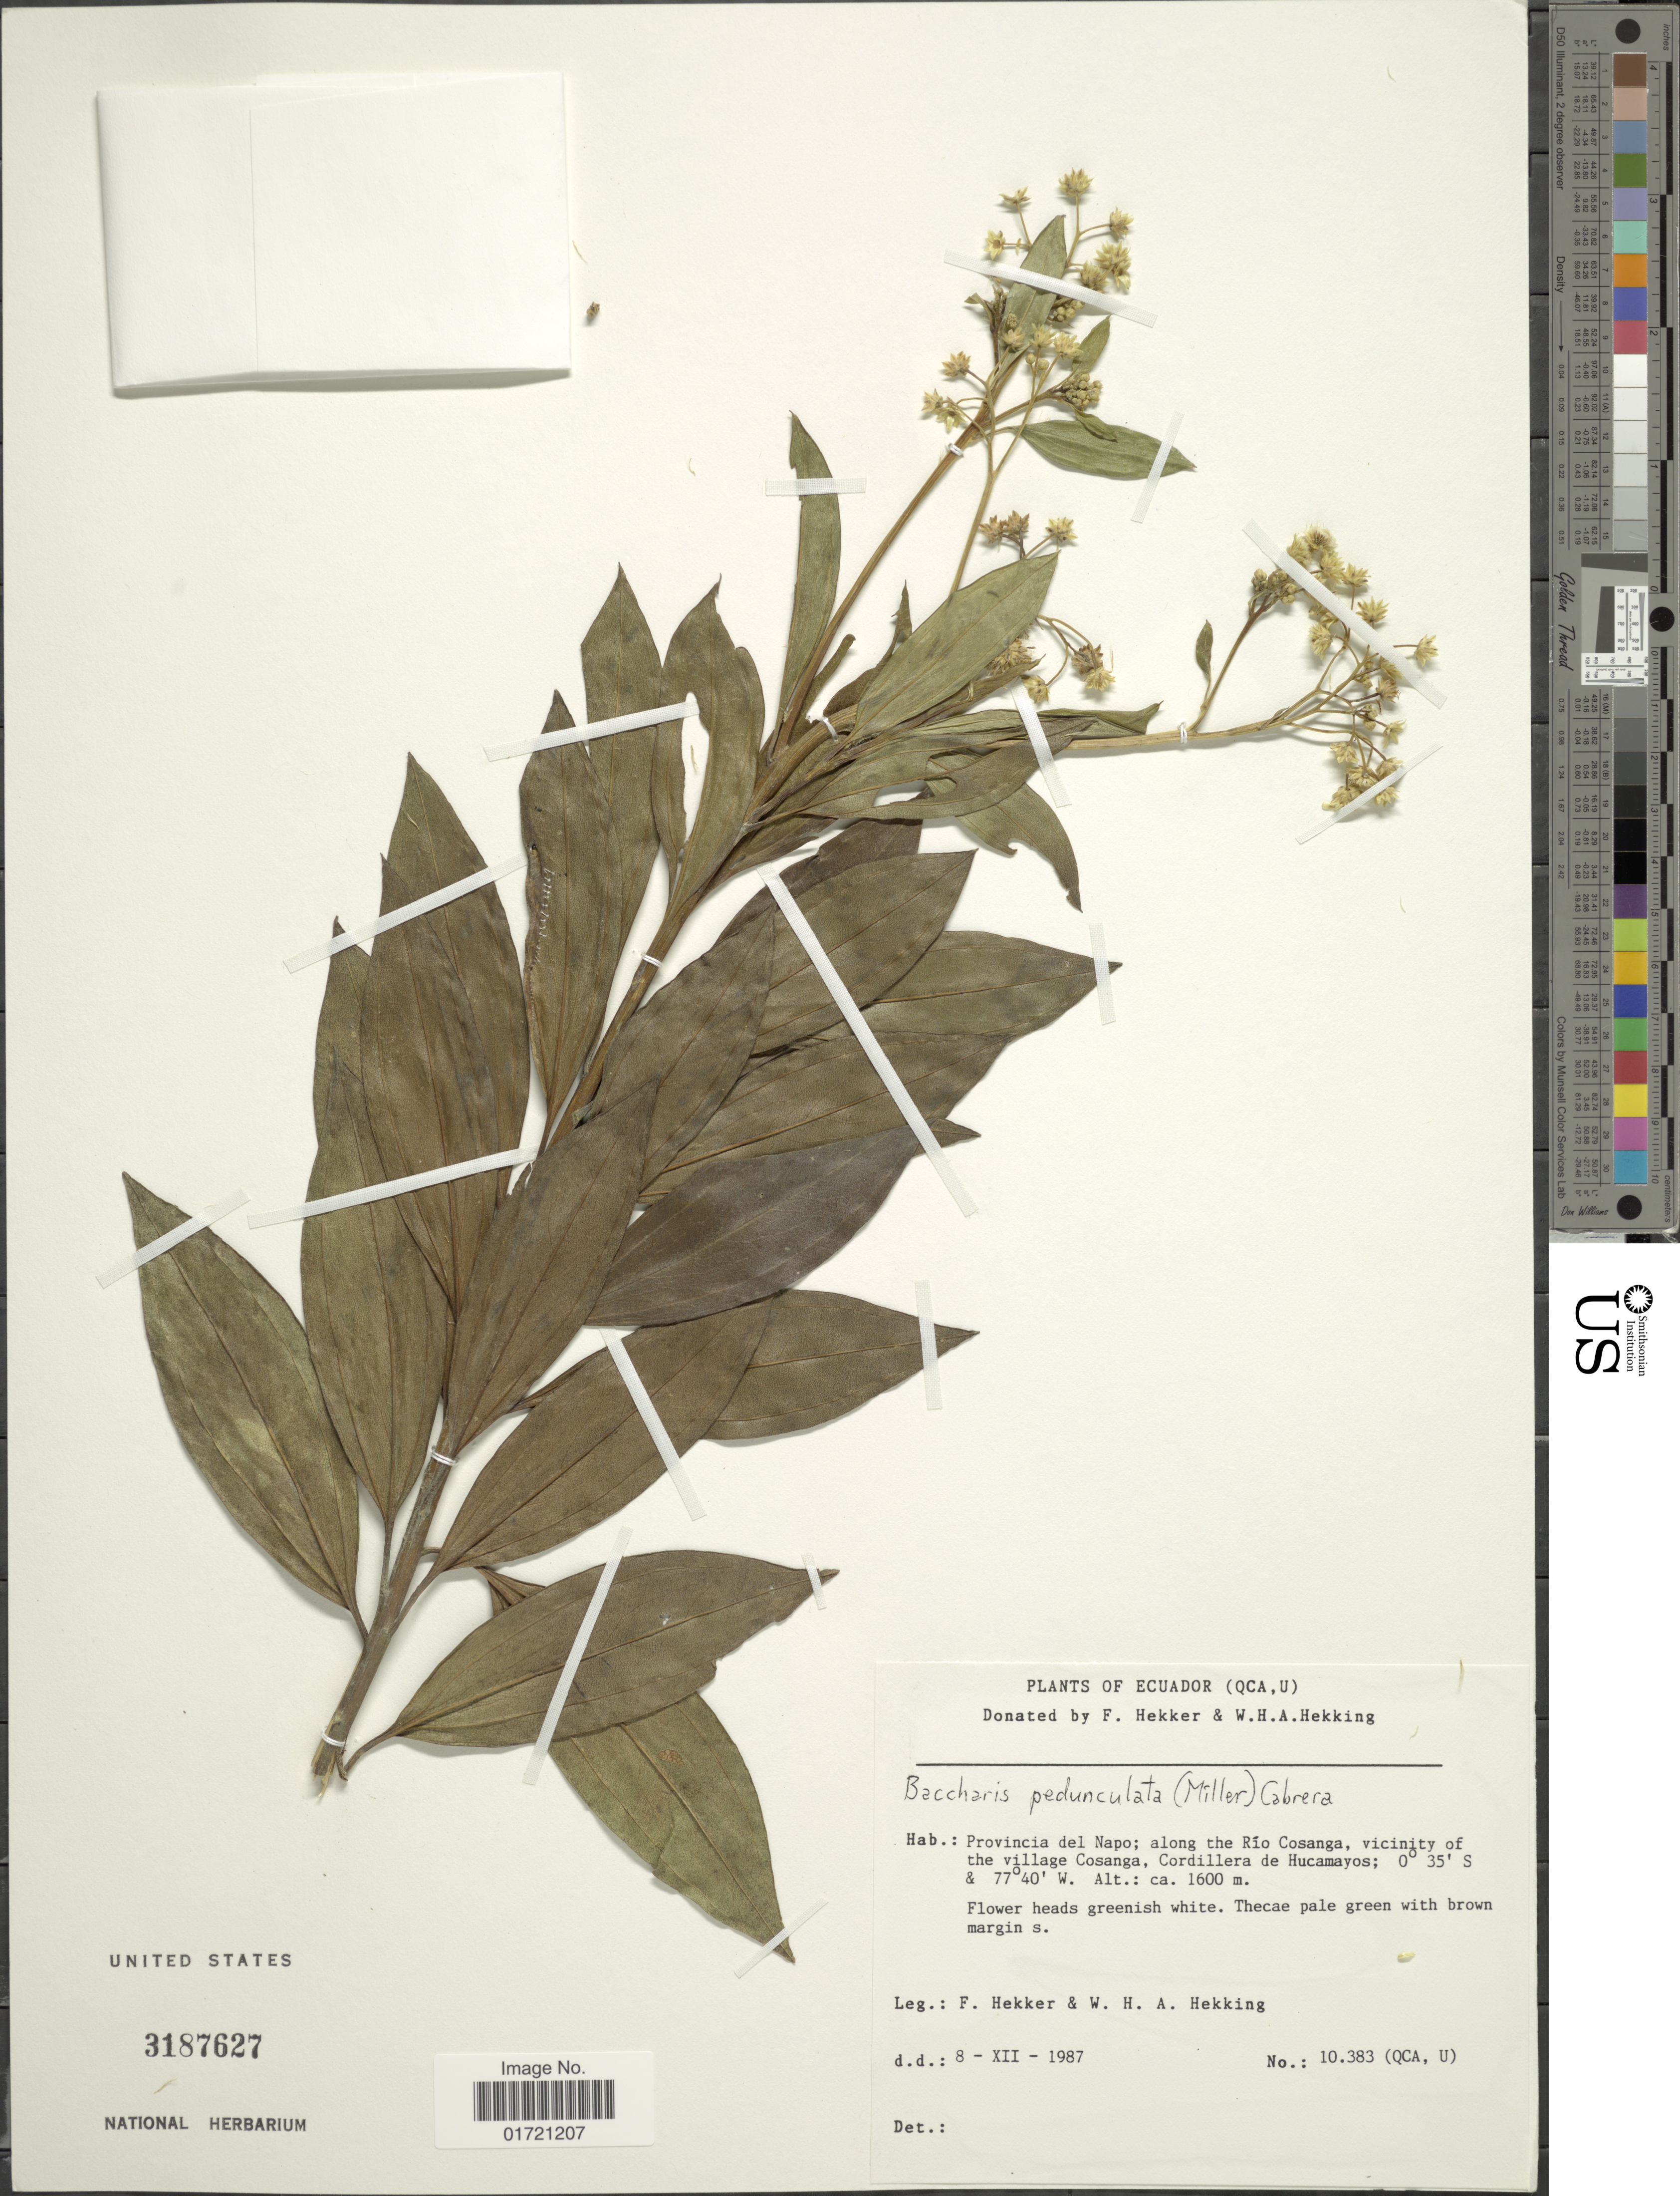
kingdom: Plantae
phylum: Tracheophyta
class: Magnoliopsida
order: Asterales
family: Asteraceae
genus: Baccharis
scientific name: Baccharis pedunculata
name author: (Mill.) Cabrera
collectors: F. Hekker & W. H. A. Hekking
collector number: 10383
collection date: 1987-12-08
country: Ecuador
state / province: Napo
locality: Provincia del Napo; along the Río Cosanga, vicinity of the village Cosanga, Cordillera de Hucamayos.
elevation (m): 1600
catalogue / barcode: US 3187627